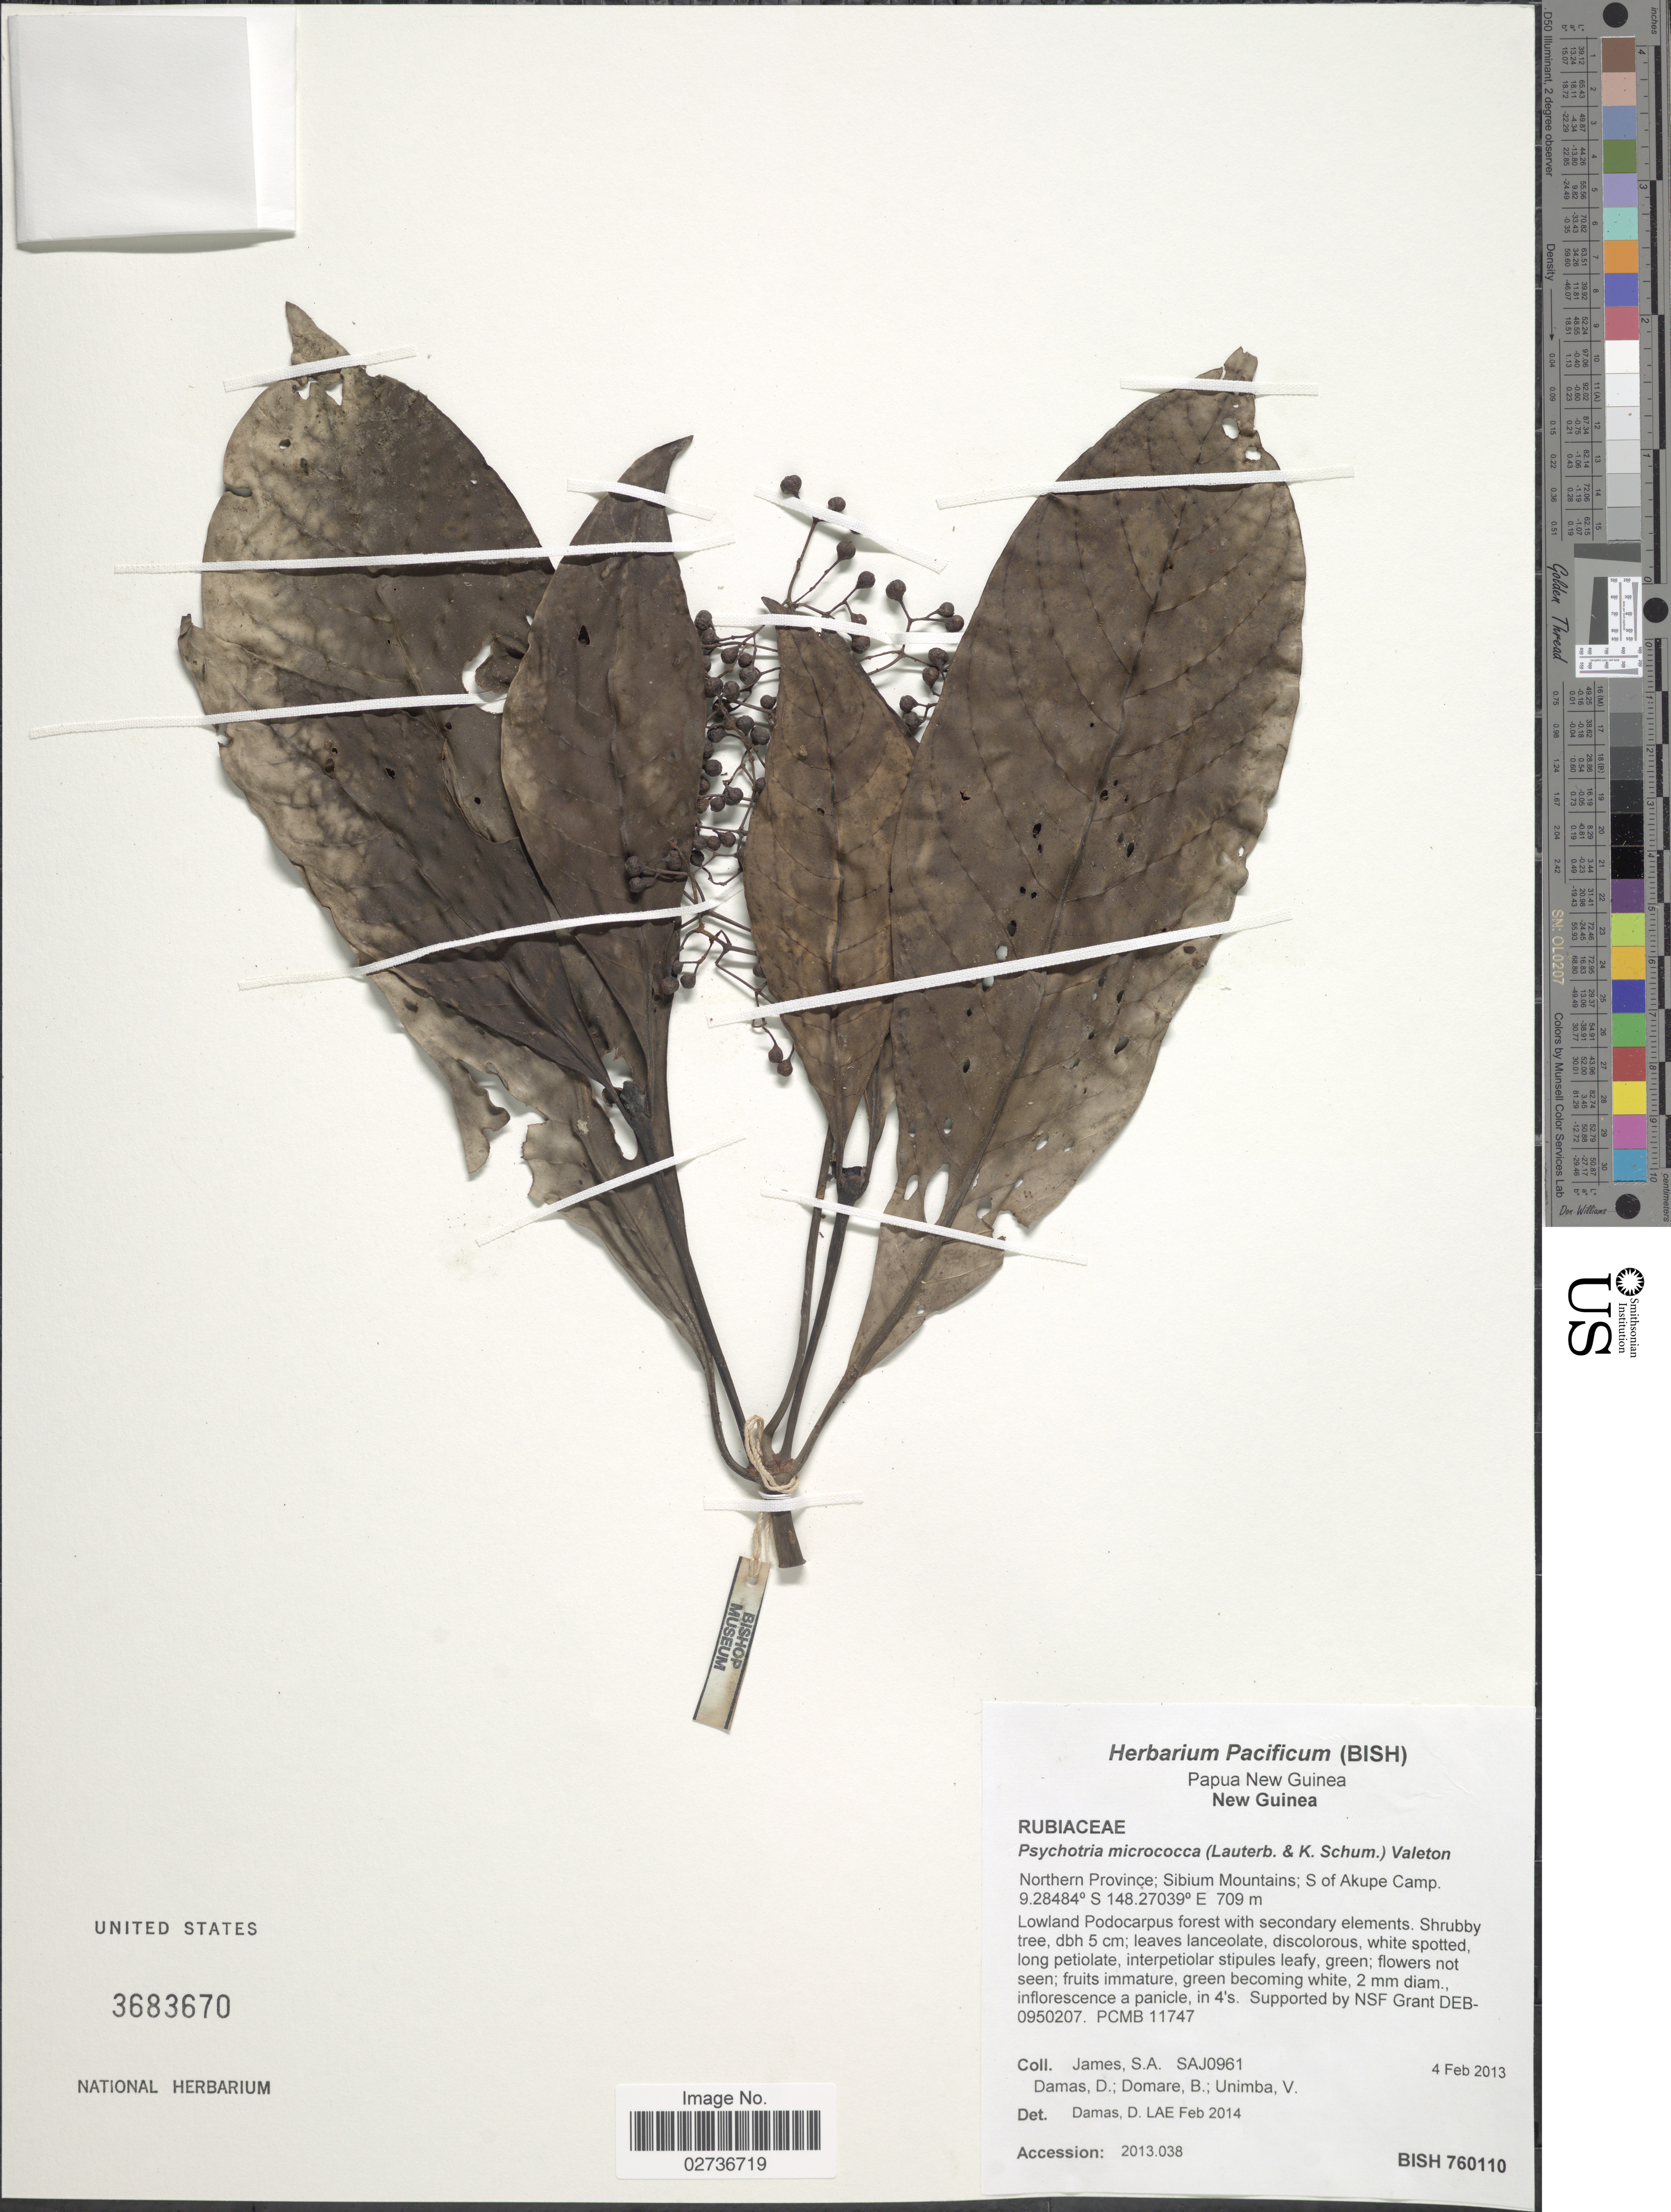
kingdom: Plantae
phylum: Tracheophyta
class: Magnoliopsida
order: Gentianales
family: Rubiaceae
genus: Psychotria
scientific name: Psychotria micrococca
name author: (Lauterb. & Shumann) Valeton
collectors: S. James, D. Damas, B. Domare & V. Unimba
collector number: SAJ0961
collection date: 2013-02-04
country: Papua New Guinea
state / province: Northern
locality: New Guinea. Northern Province; Sibium Mountains; S of Akupe Camp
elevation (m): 709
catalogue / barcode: US 3683670